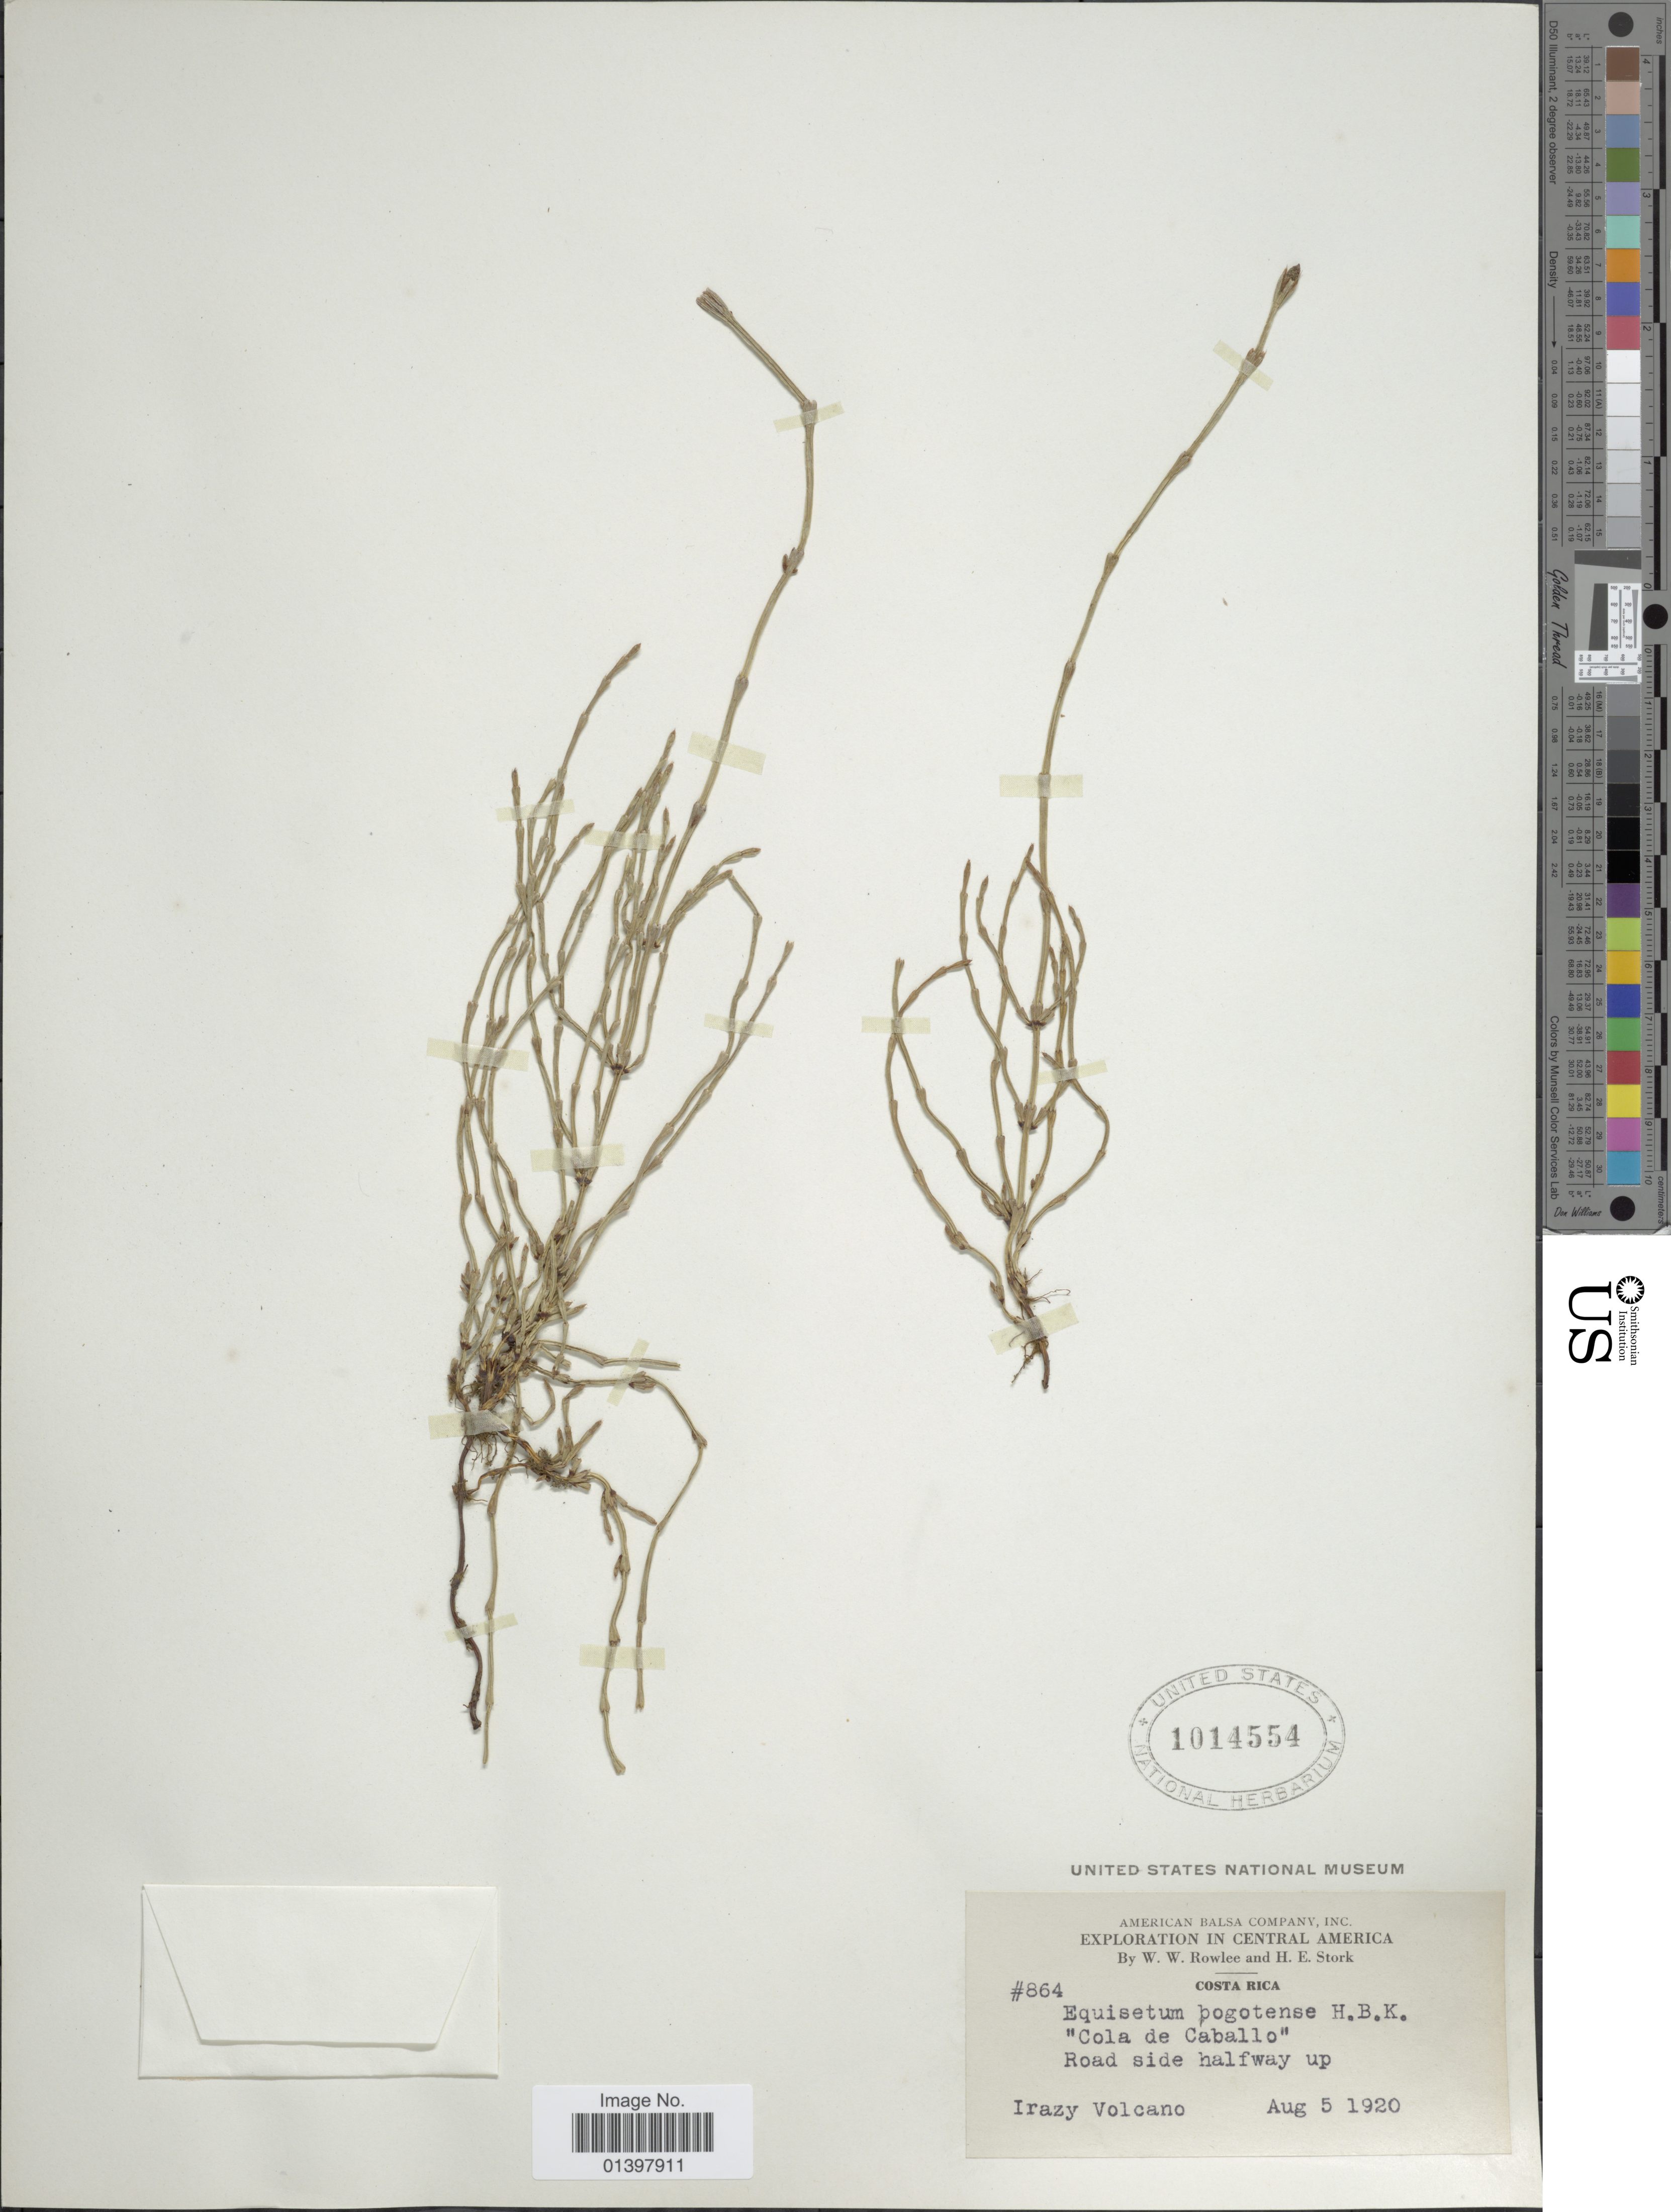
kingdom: Plantae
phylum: Tracheophyta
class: Polypodiopsida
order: Equisetales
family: Equisetaceae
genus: Equisetum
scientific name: Equisetum bogotense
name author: Kunth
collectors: W. W. Rowlee & H. E. Stork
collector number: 864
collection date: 1920-08-05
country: Costa Rica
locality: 'Cola de Caballo' Road side halfway up Irazy Volcano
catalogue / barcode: US 1014554